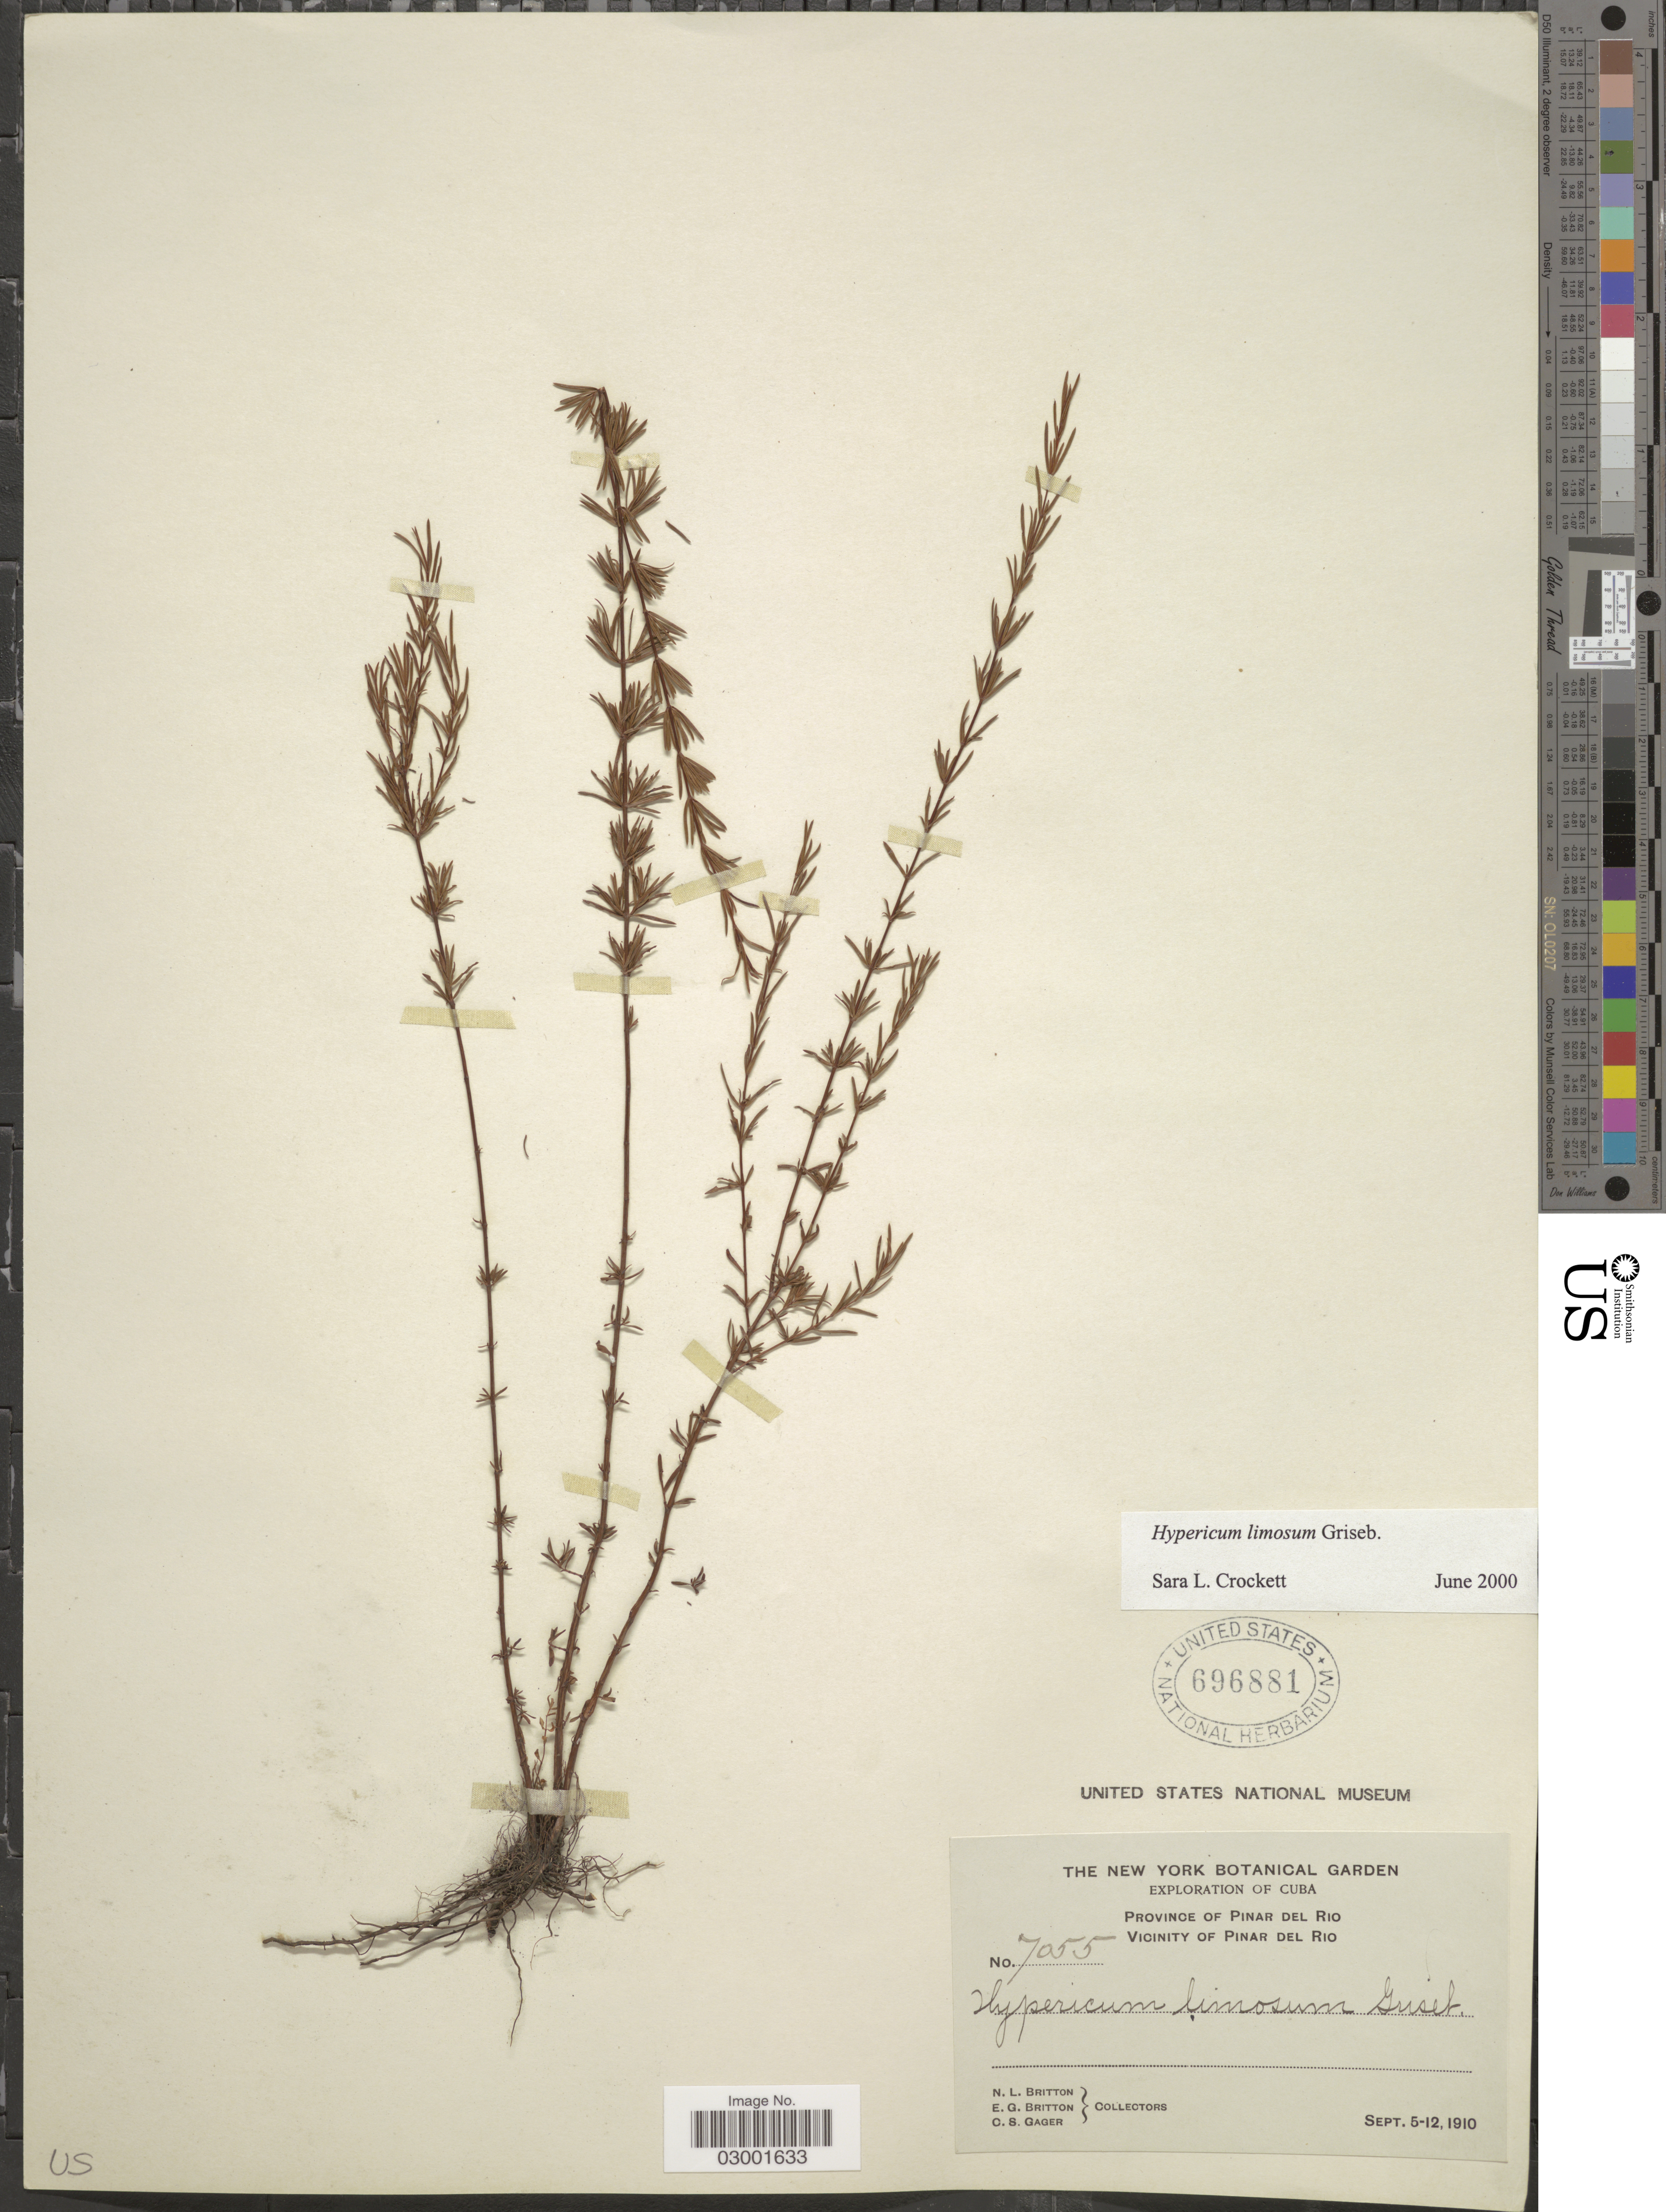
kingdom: Plantae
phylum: Tracheophyta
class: Magnoliopsida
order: Malpighiales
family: Hypericaceae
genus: Hypericum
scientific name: Hypericum limosum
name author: Griseb.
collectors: N. Britton, E. G. Britton & C. Gager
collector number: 7055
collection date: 1910-09-05/1910-09-12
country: Cuba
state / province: Pinar del Río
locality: Province of Pinar del Rio. Vicinity of Pinar del Rio.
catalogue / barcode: US 696881